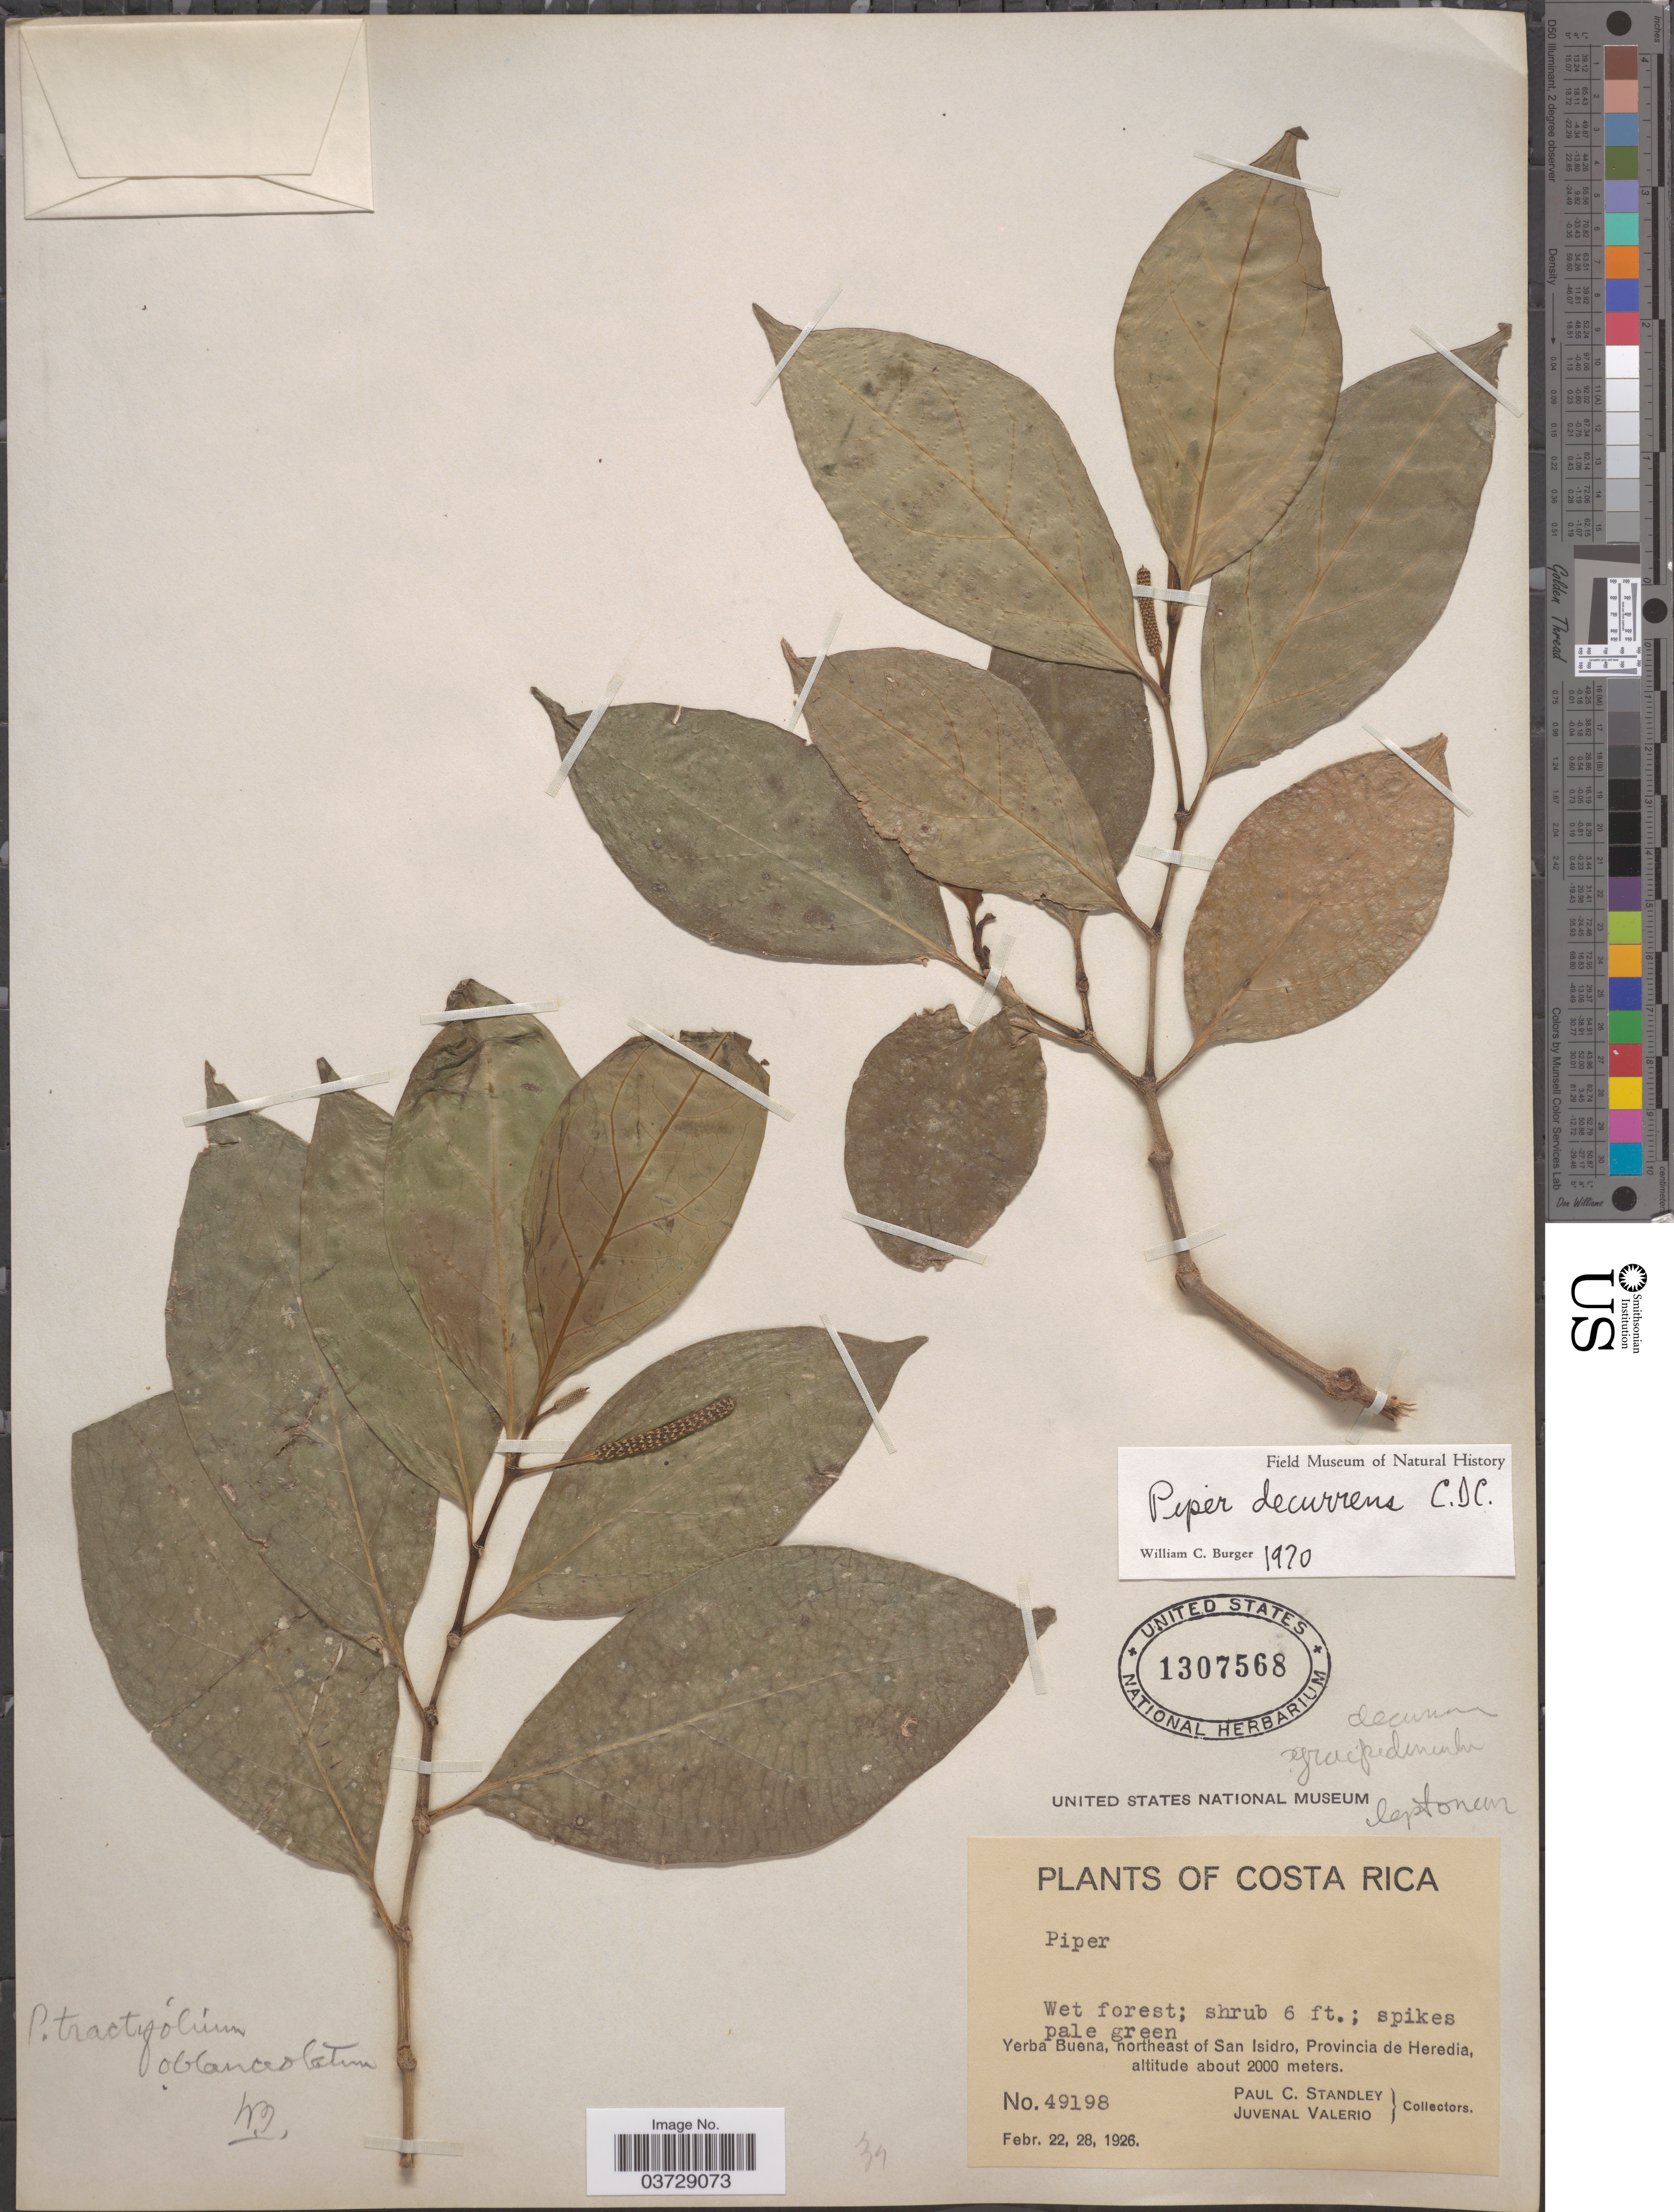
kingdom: Plantae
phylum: Tracheophyta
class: Magnoliopsida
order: Piperales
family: Piperaceae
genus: Piper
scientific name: Piper decurrens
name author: C. DC.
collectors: P. C. Standley & J. Valerio R.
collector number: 49198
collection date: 1926-02-22/1926-02-28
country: Costa Rica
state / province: Heredia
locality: Yerba Buena, northeast of San Isidro.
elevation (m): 2000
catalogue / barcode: US 1307568